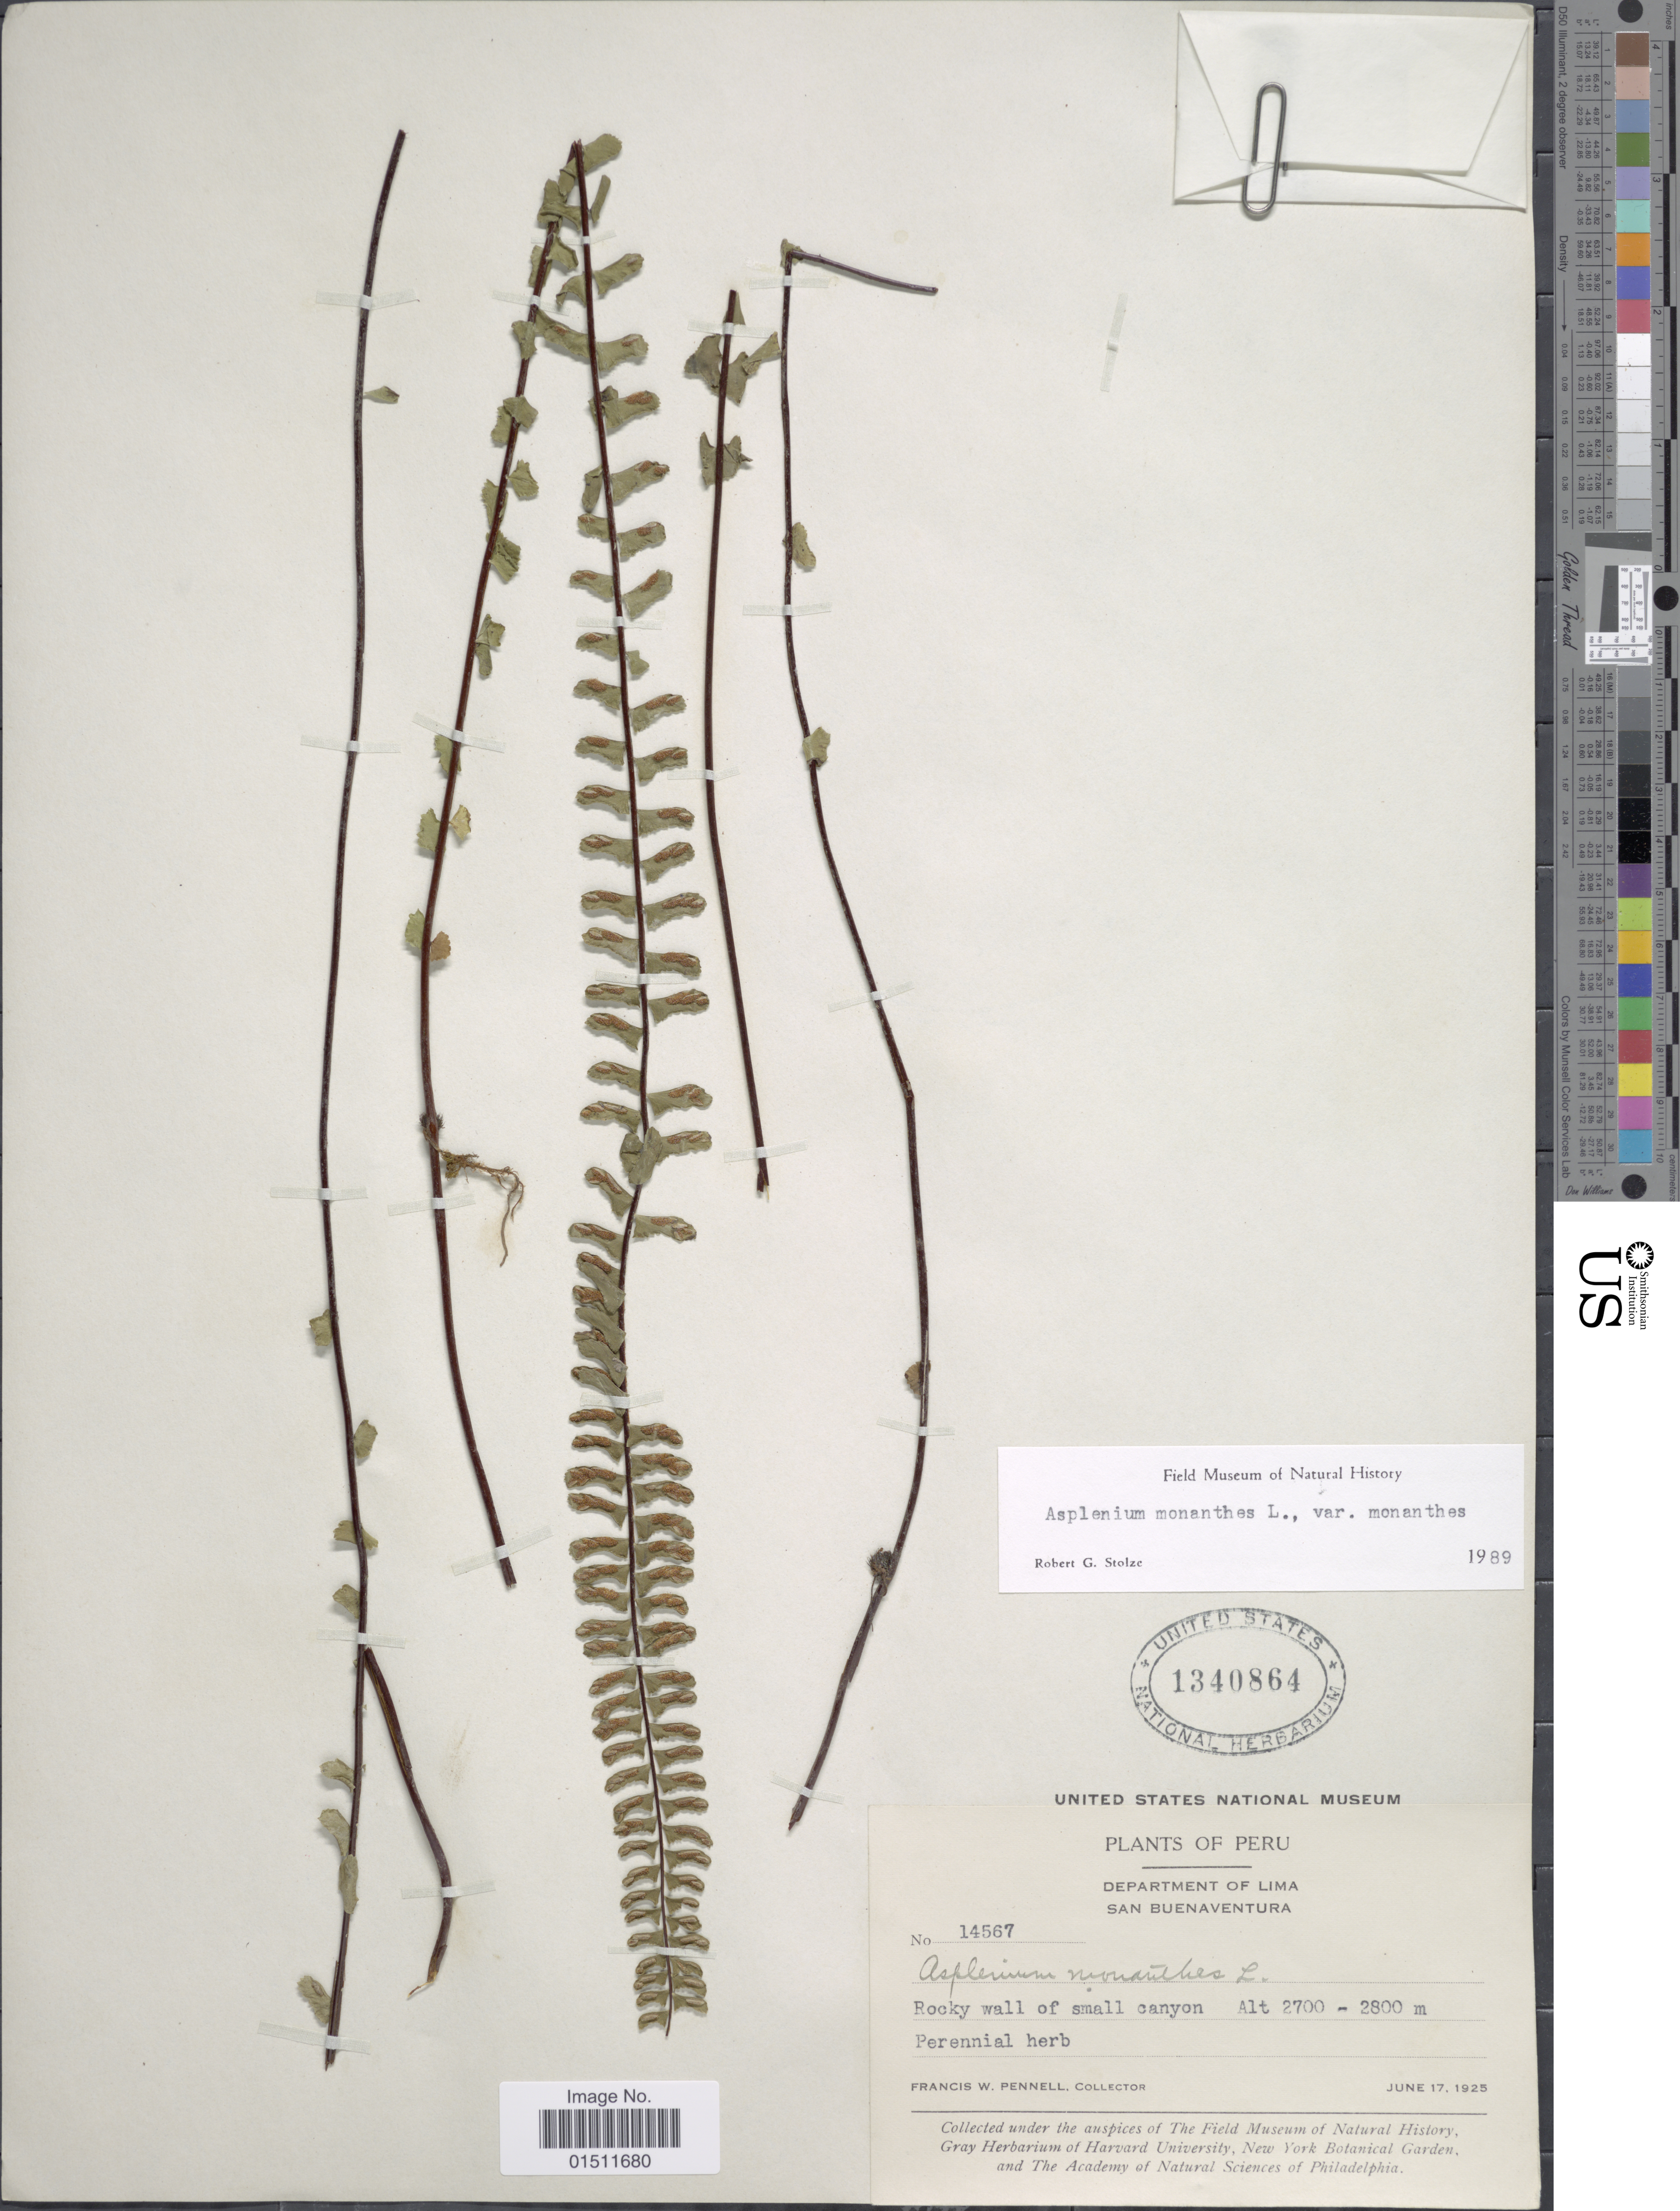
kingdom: Plantae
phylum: Tracheophyta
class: Polypodiopsida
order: Polypodiales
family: Aspleniaceae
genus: Asplenium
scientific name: Asplenium monanthes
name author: L.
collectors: F. W. Pennell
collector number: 14567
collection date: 1925-06-17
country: Peru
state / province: Lima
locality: Department of Lima, San Buenaventura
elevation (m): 2700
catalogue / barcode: US 1340864